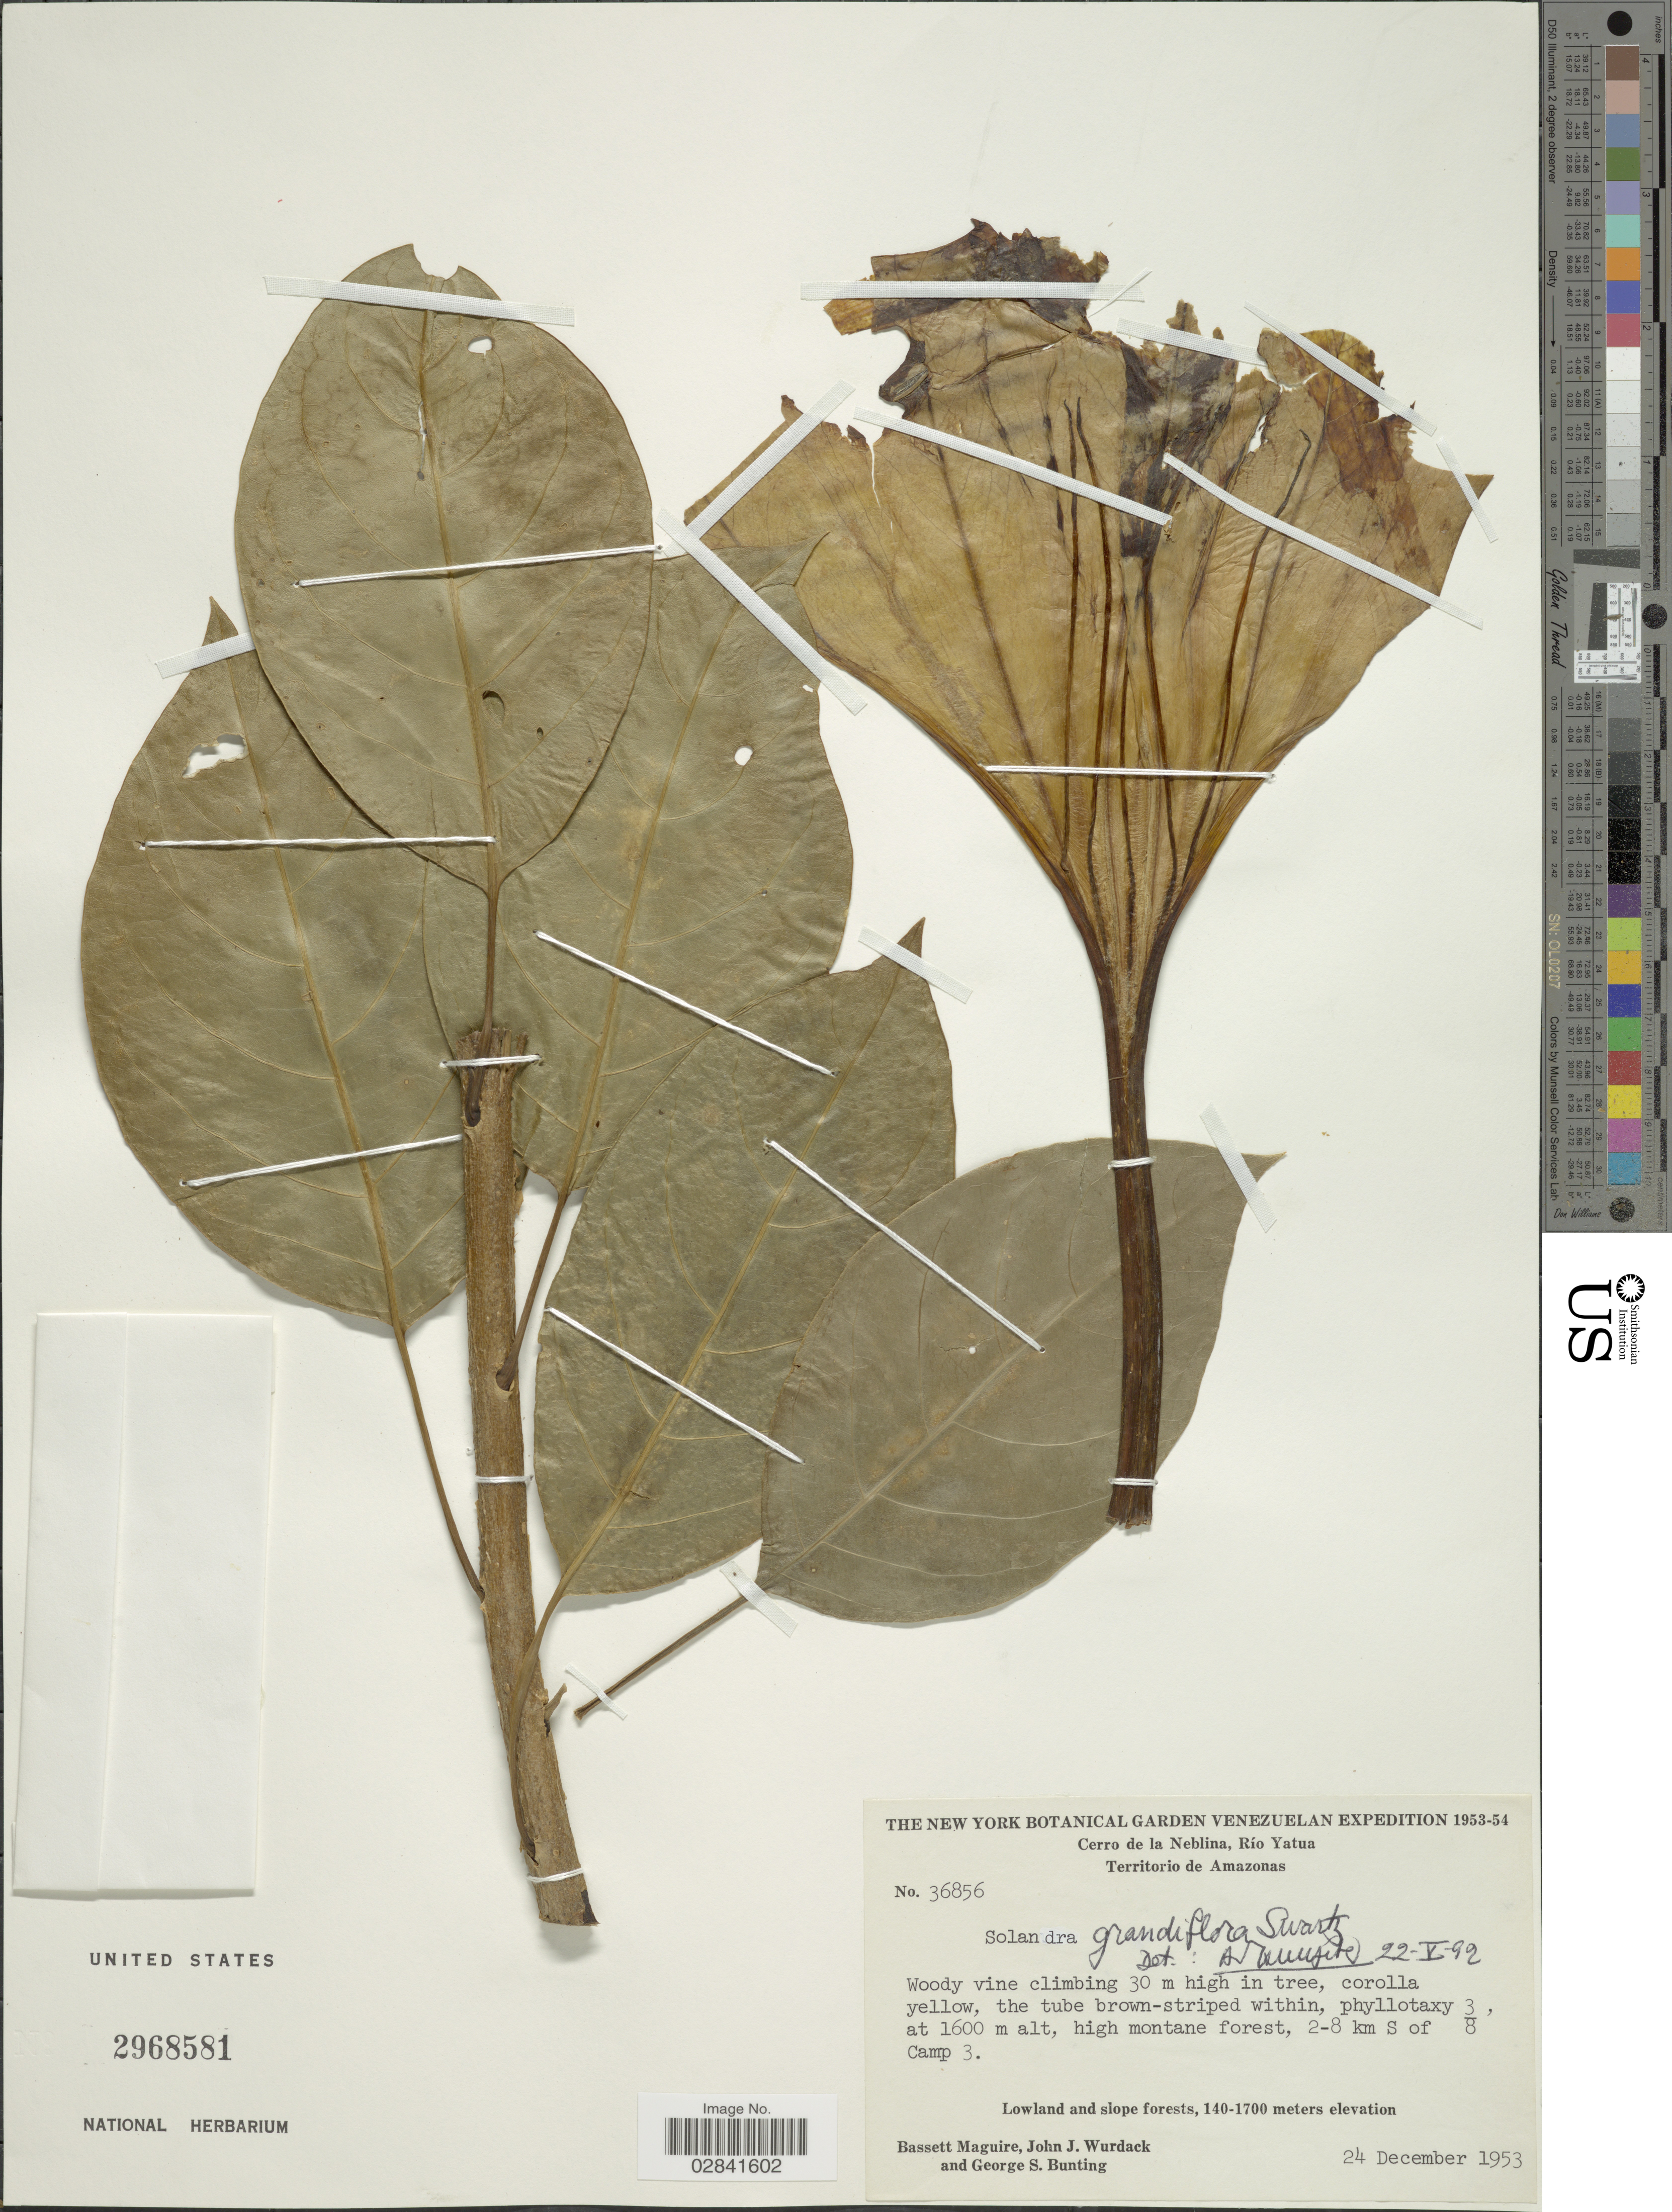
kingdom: Plantae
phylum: Tracheophyta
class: Magnoliopsida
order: Solanales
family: Solanaceae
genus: Solandra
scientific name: Solandra grandiflora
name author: Sw.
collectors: B. Maguire, J. J. Wurdack & G. S. Bunting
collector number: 36856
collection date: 1953-12-24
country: Venezuela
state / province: Amazonas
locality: Cerro de la Neblina, Río Yatua. Territorio de Amazonas. High montane forest, 2-8 km S of Camp 3. Lowland and slope forests.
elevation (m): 140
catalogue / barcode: US 2968581